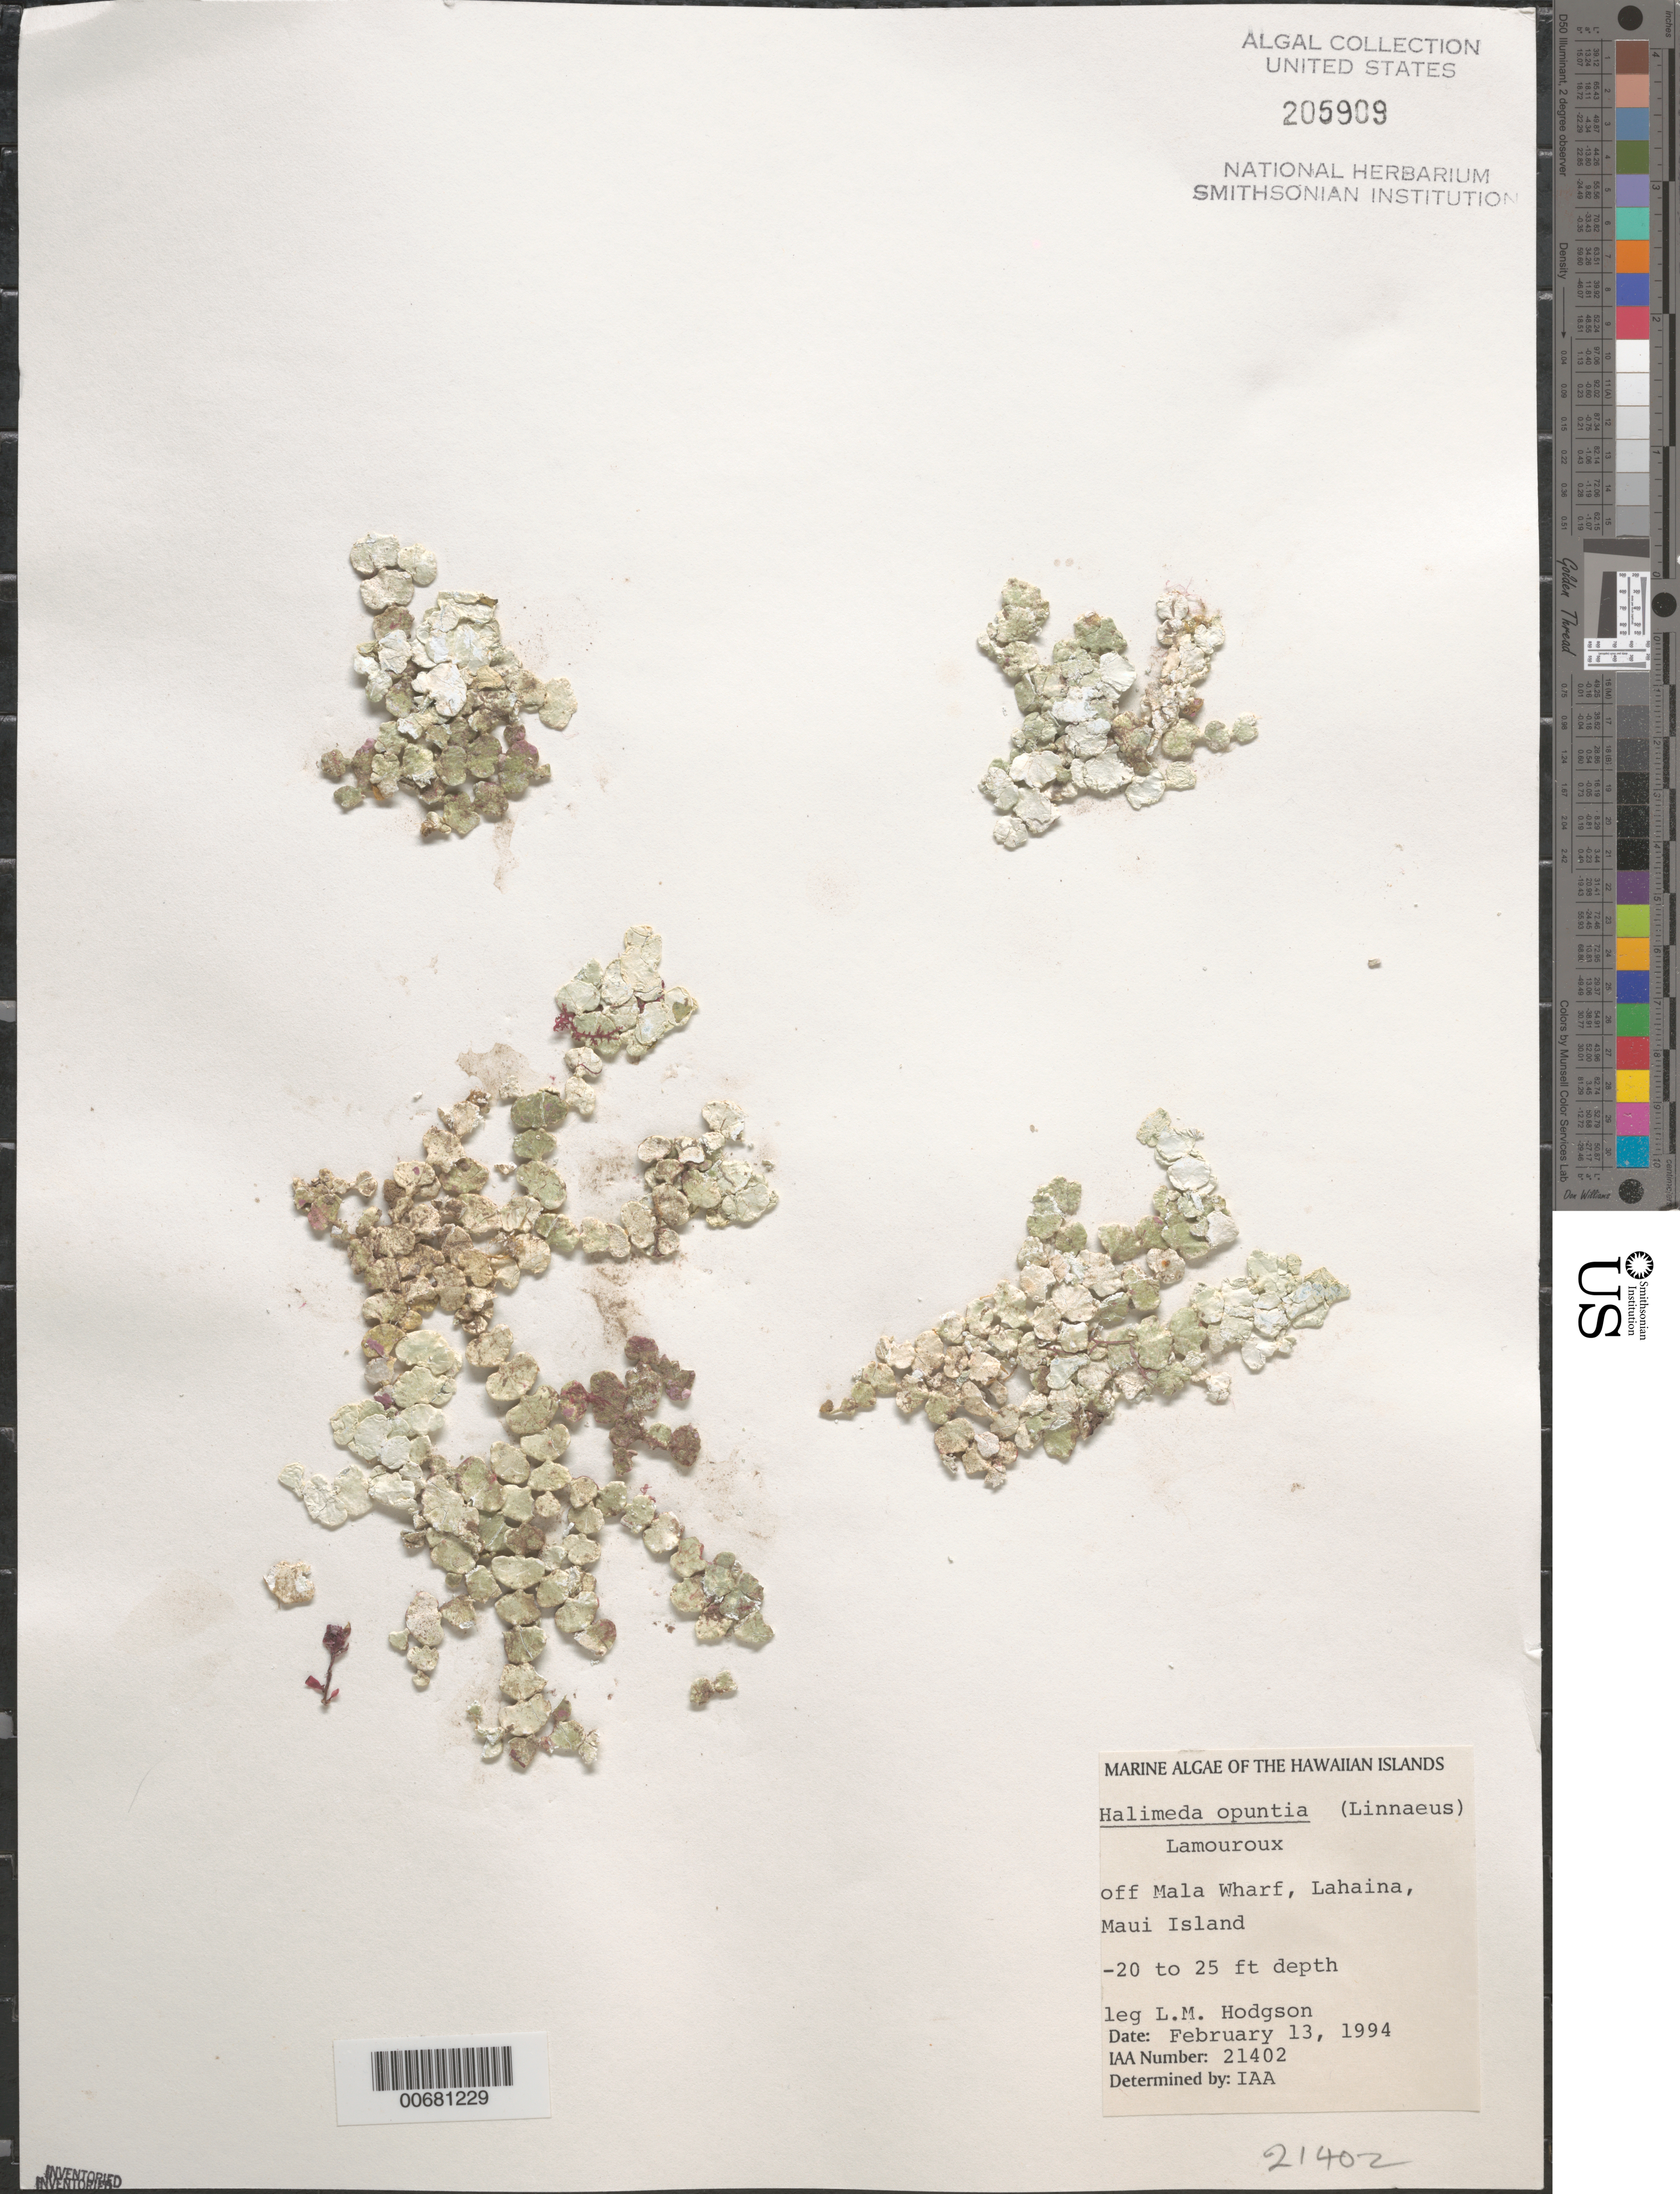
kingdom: Plantae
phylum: Chlorophyta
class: Ulvophyceae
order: Bryopsidales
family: Halimedaceae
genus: Halimeda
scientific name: Halimeda opuntia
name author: (L.) J.V.Lamouroux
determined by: Abbott, Isabella A.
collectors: L. M. Hodgson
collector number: IAA 21402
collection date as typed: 13 Feb 1994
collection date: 1994-02-13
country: United States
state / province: Hawaii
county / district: Maui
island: Maui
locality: Lahaina, off Mala Wharf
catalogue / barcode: US 205909